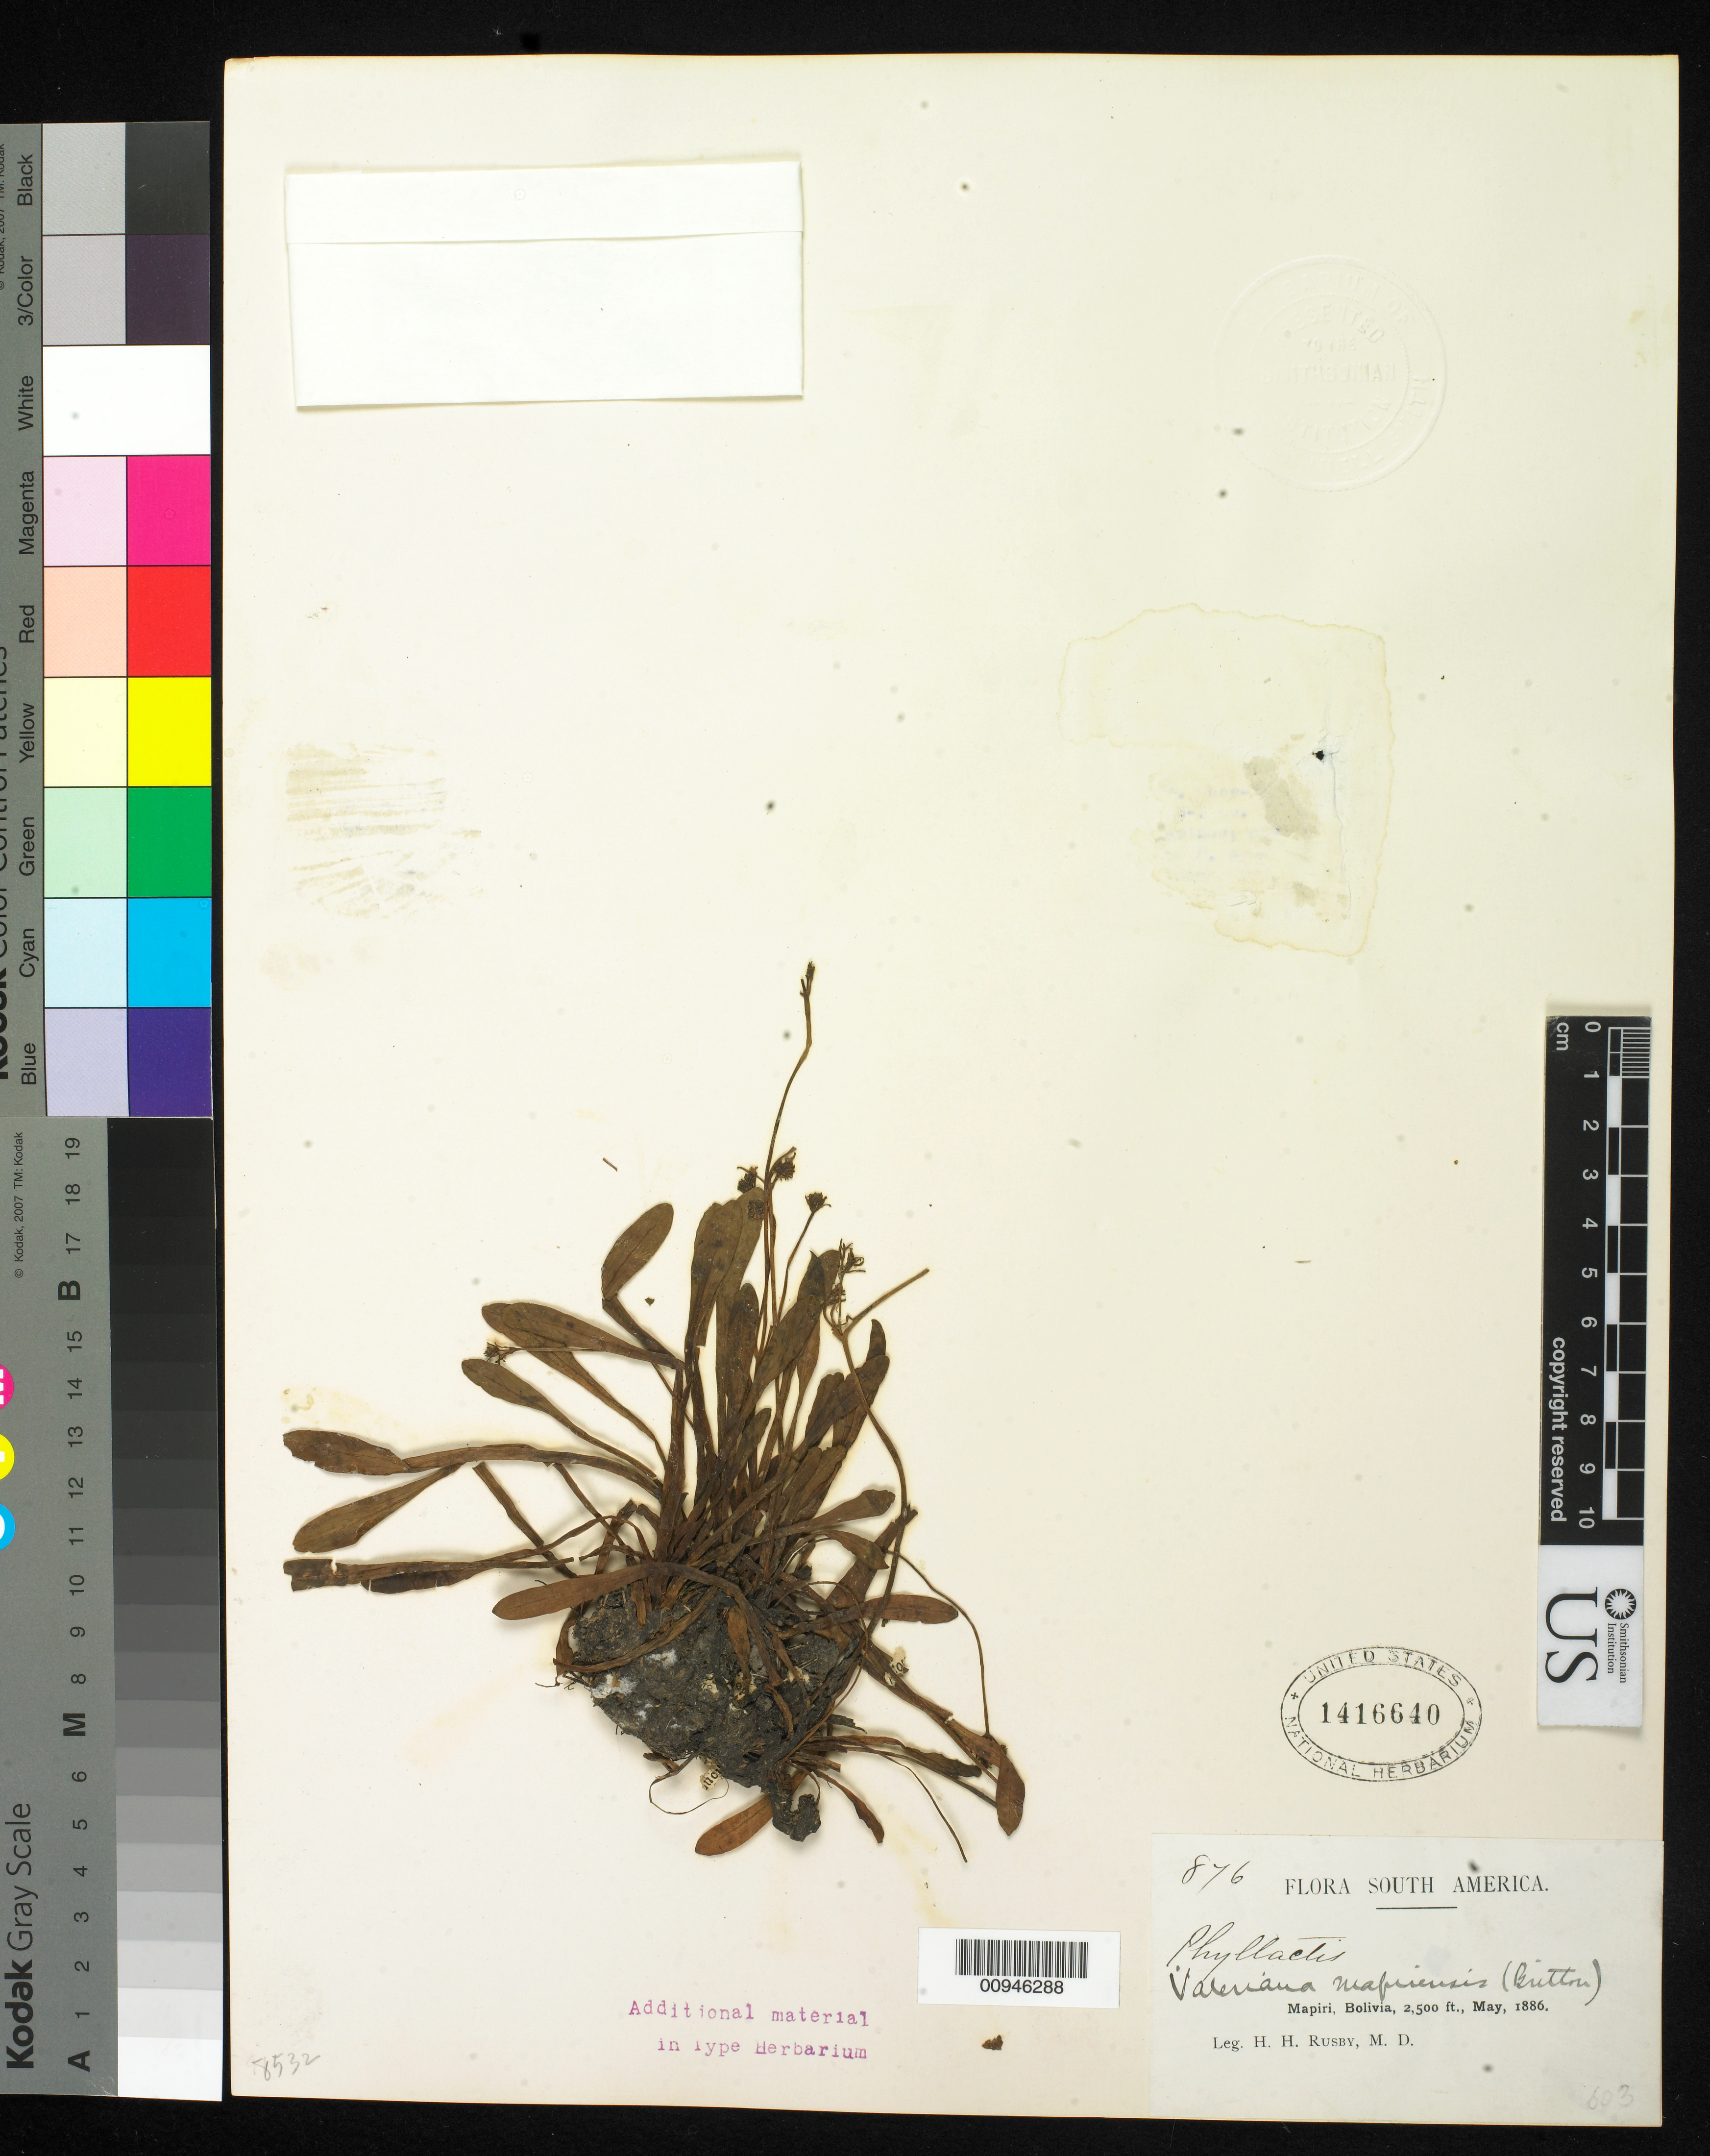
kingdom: Plantae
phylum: Tracheophyta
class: Magnoliopsida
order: Dipsacales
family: Caprifoliaceae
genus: Phyllactis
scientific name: Phyllactis mapirensis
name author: Britton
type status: Isotype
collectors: H. H. Rusby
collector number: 876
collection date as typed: May, 1886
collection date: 1886-05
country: Bolivia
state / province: La Páz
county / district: Larecaja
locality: Mapiri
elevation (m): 762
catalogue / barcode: US 1416640